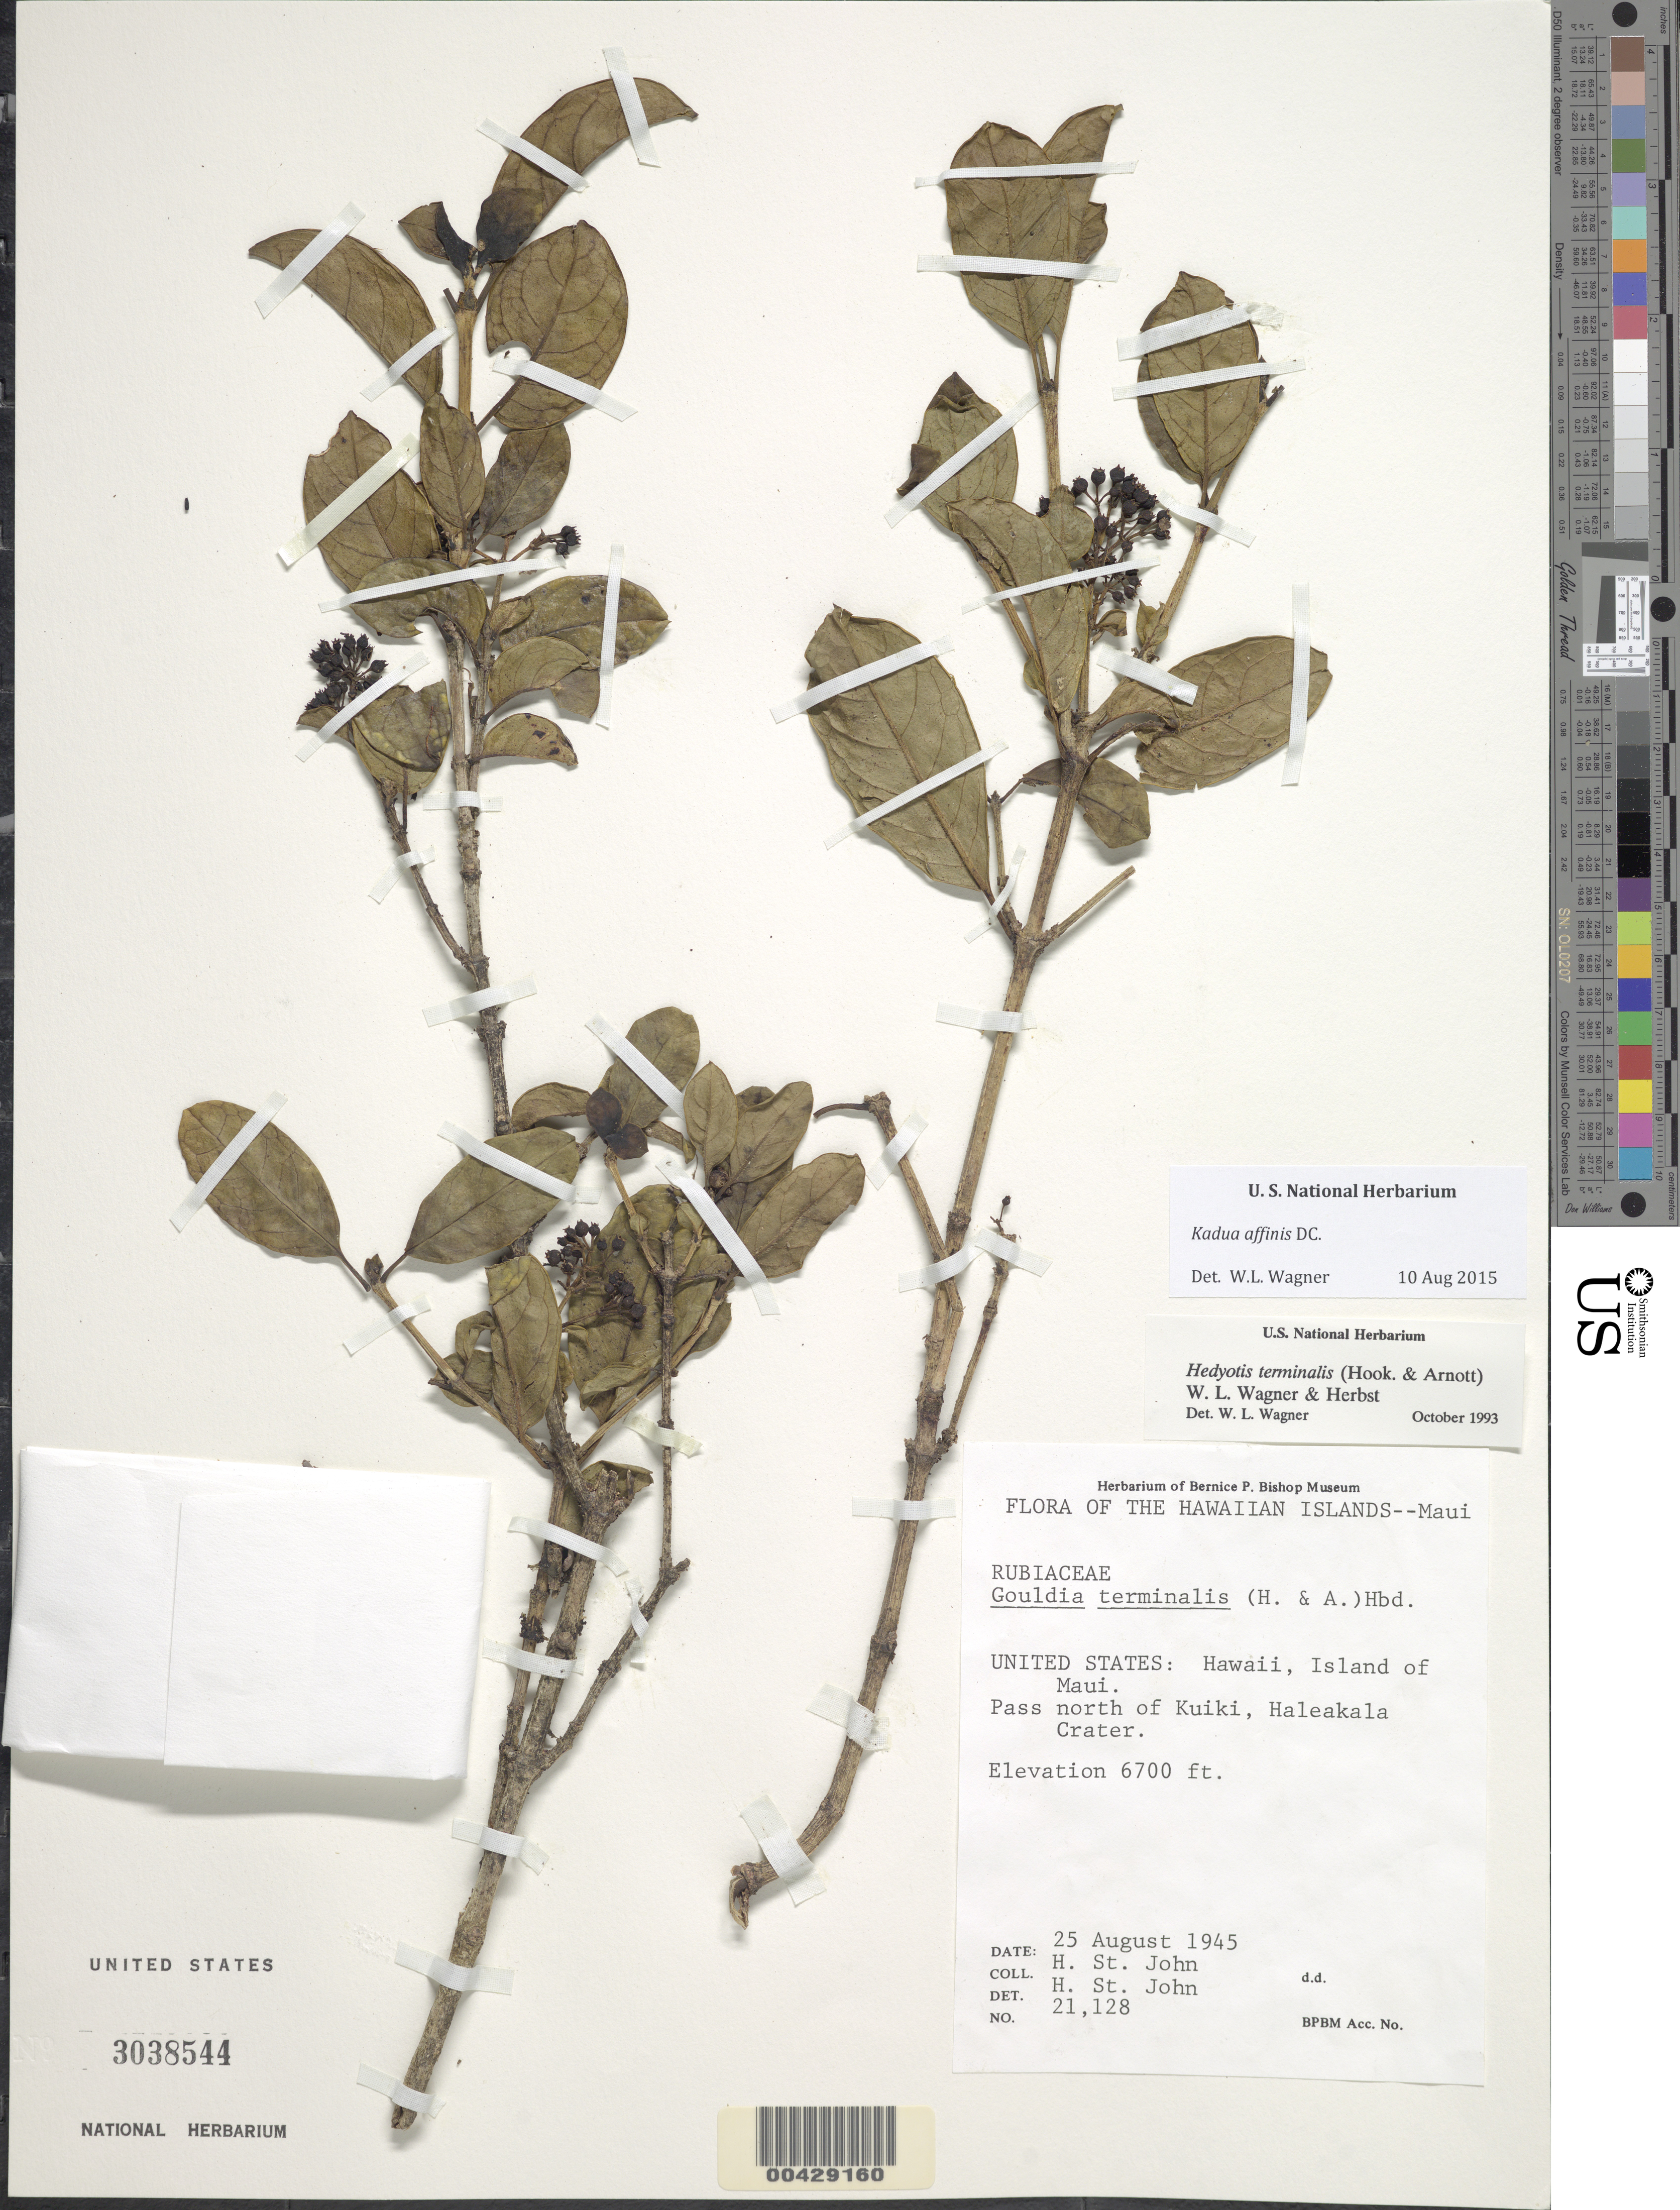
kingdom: Plantae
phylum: Tracheophyta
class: Magnoliopsida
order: Gentianales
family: Rubiaceae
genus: Kadua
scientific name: Kadua affinis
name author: DC.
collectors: H. St. John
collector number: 21128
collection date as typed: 25 Aug 1945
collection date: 1945-08-25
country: United States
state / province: Hawaii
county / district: Maui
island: Maui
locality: Pass N of Kuiki, Haleakala Crater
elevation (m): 2042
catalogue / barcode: US 3038544